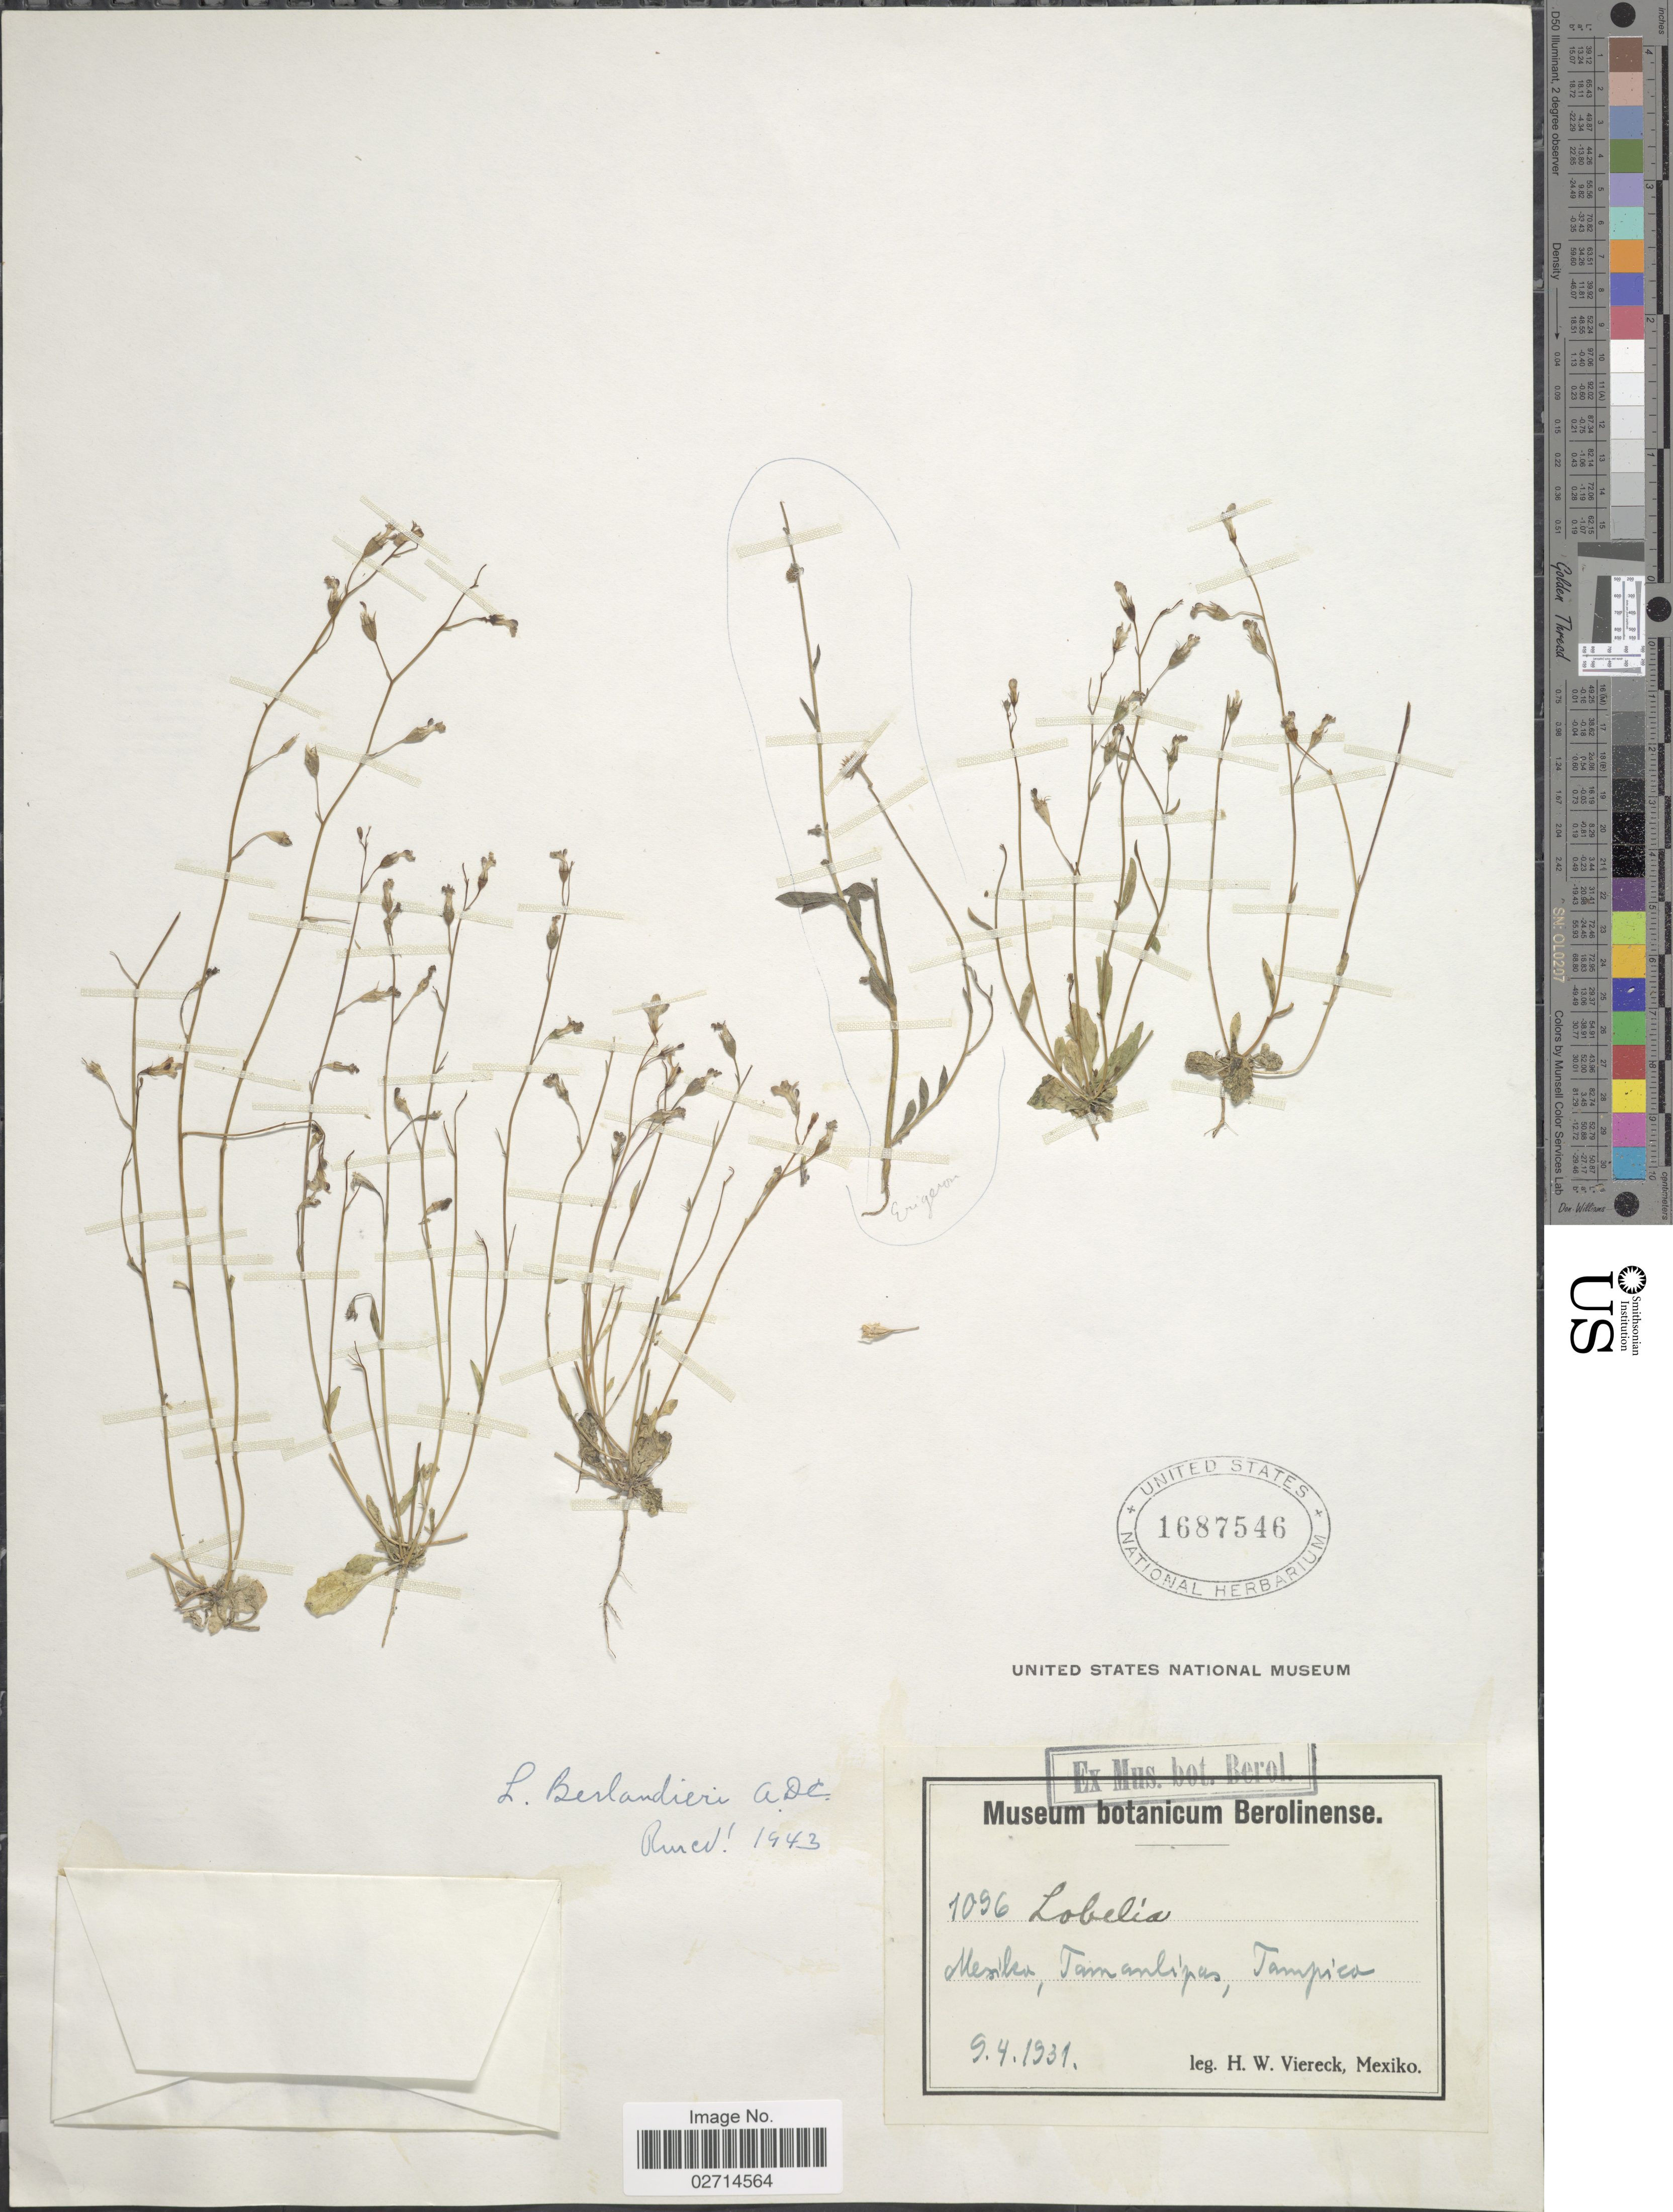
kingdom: Plantae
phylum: Tracheophyta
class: Magnoliopsida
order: Asterales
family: Campanulaceae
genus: Lobelia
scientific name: Lobelia berlandieri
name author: A. DC.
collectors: H. W. Viereck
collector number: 1096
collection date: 1931-04-09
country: Mexico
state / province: Tamaulipas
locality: Tampico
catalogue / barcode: US 1687546